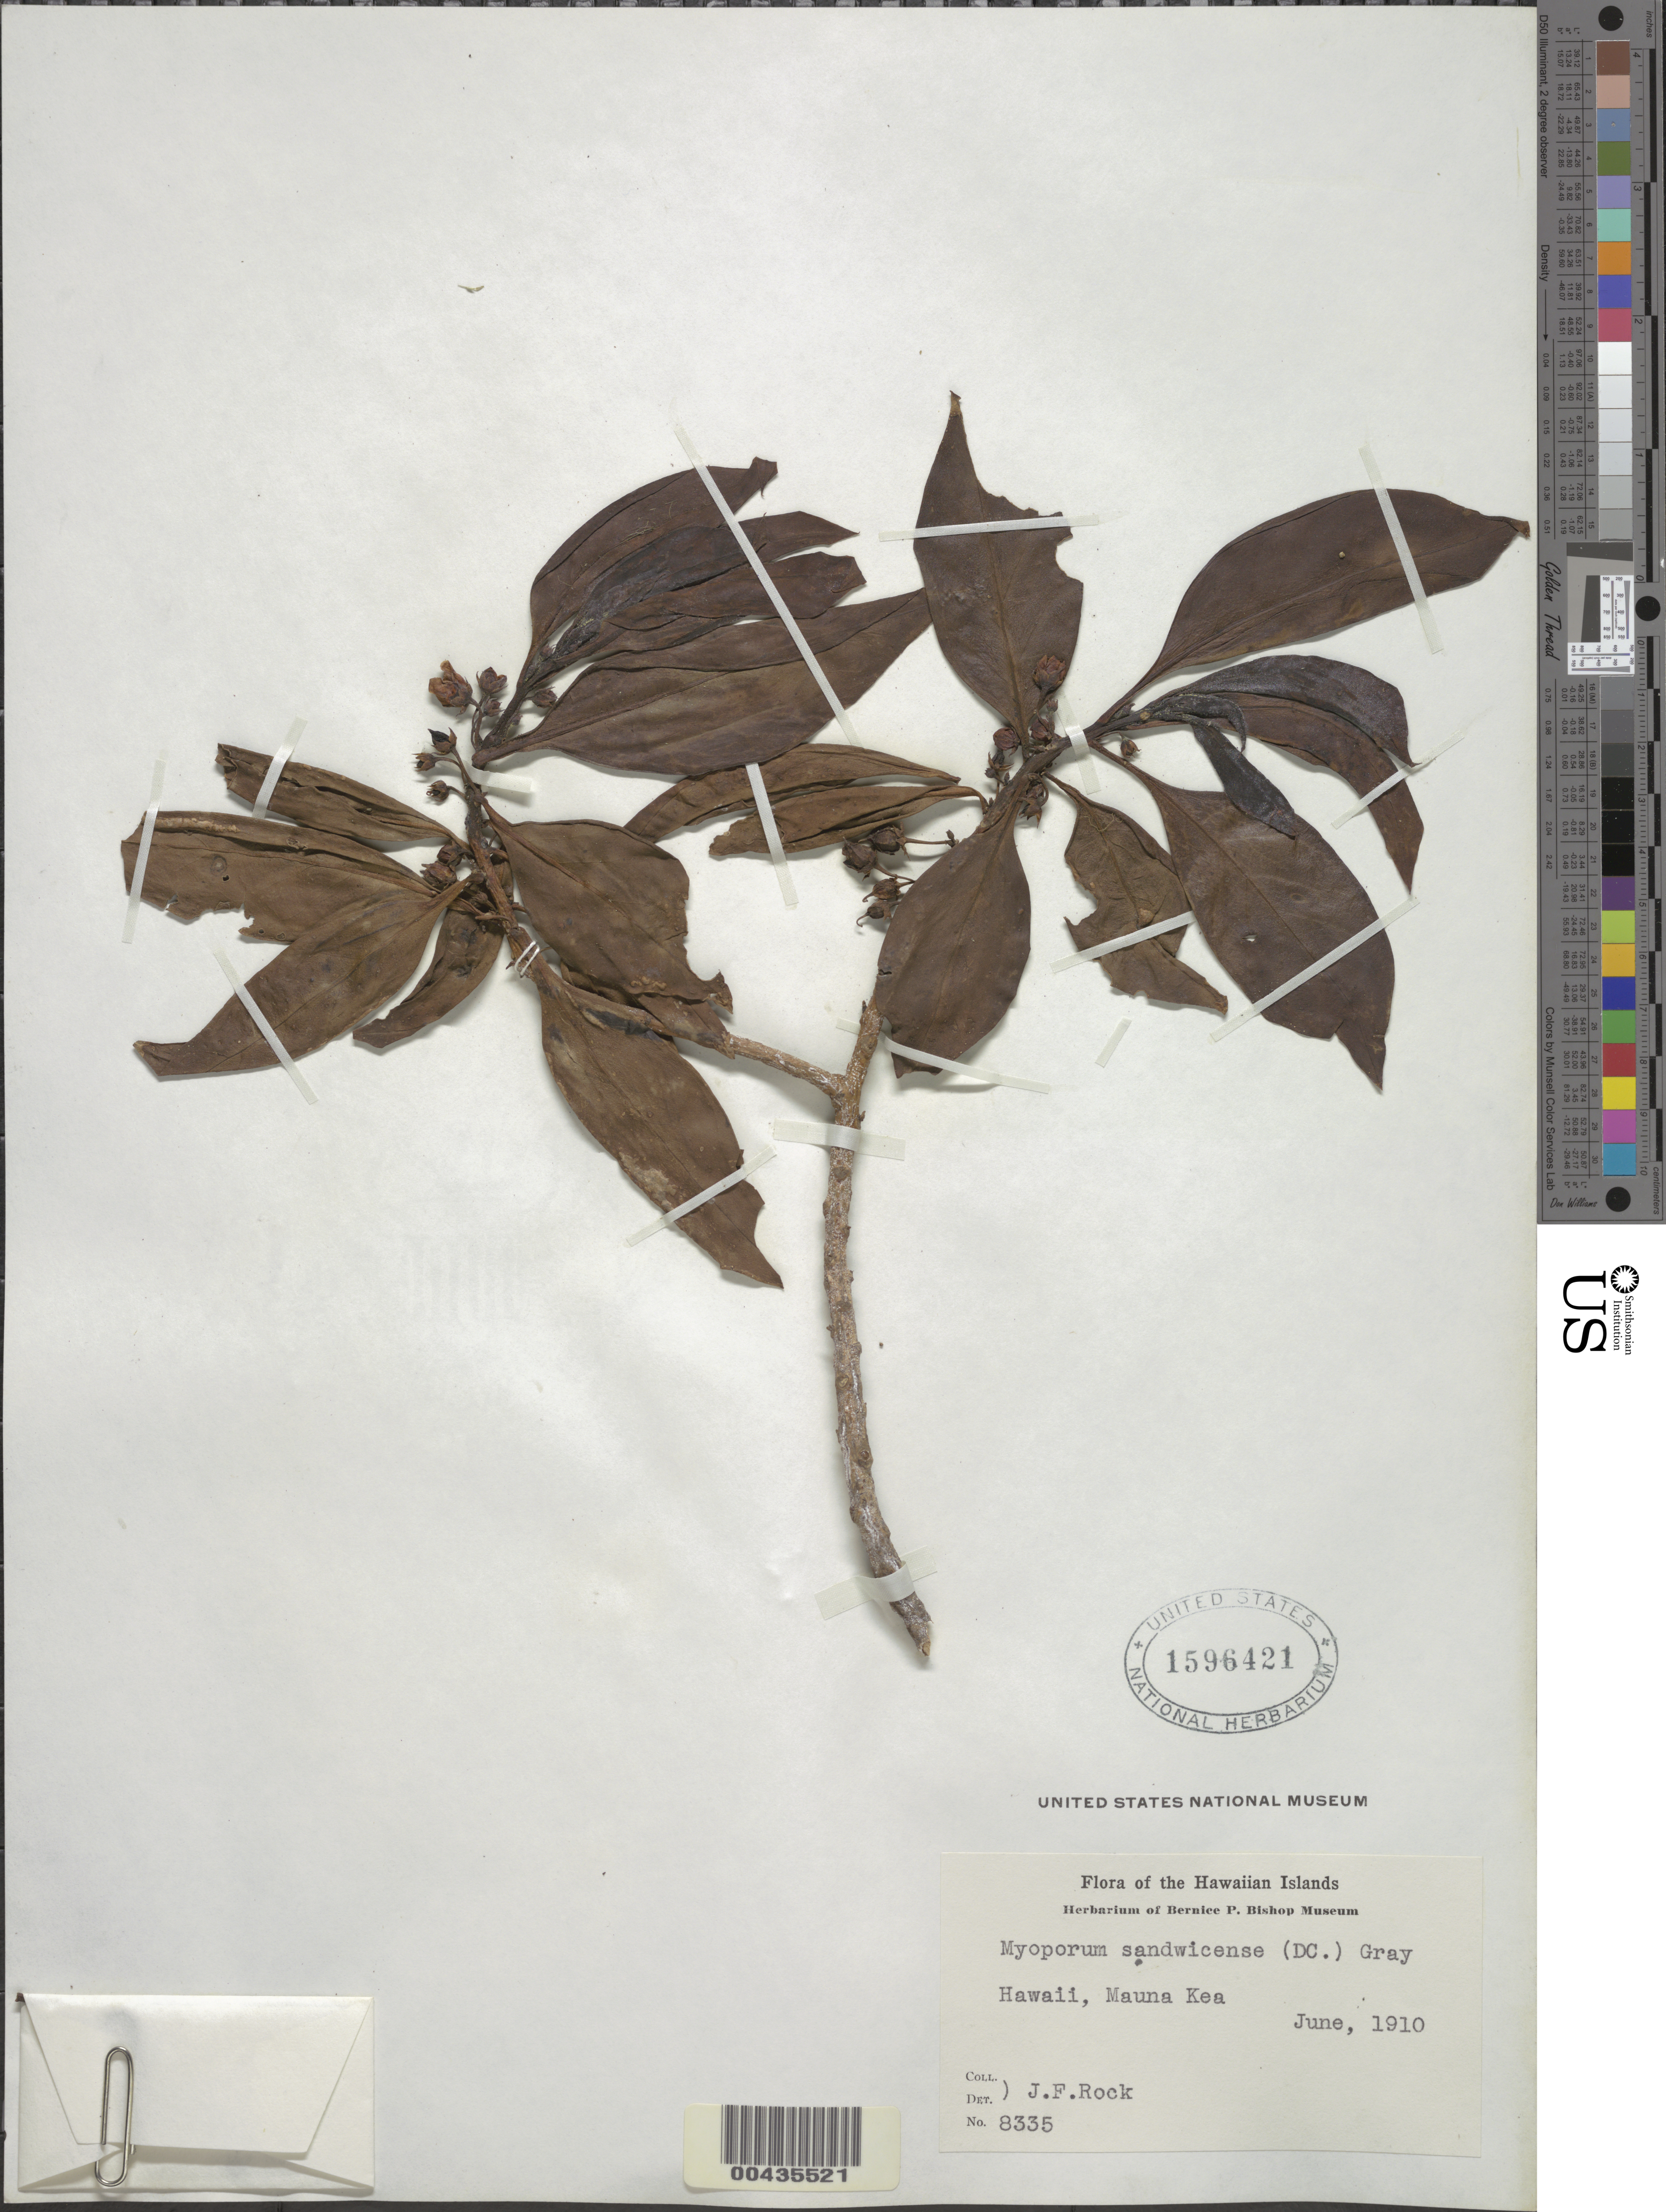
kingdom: Plantae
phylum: Tracheophyta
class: Magnoliopsida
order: Lamiales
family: Scrophulariaceae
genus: Myoporum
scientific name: Myoporum sandwicense subsp. sandwicense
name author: A. Gray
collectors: J. F. Rock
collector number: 8335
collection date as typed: Jun 1910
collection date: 1910-06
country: United States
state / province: Hawaii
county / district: Hawaii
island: Hawaii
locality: Mauna Kea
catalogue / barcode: US 1596421